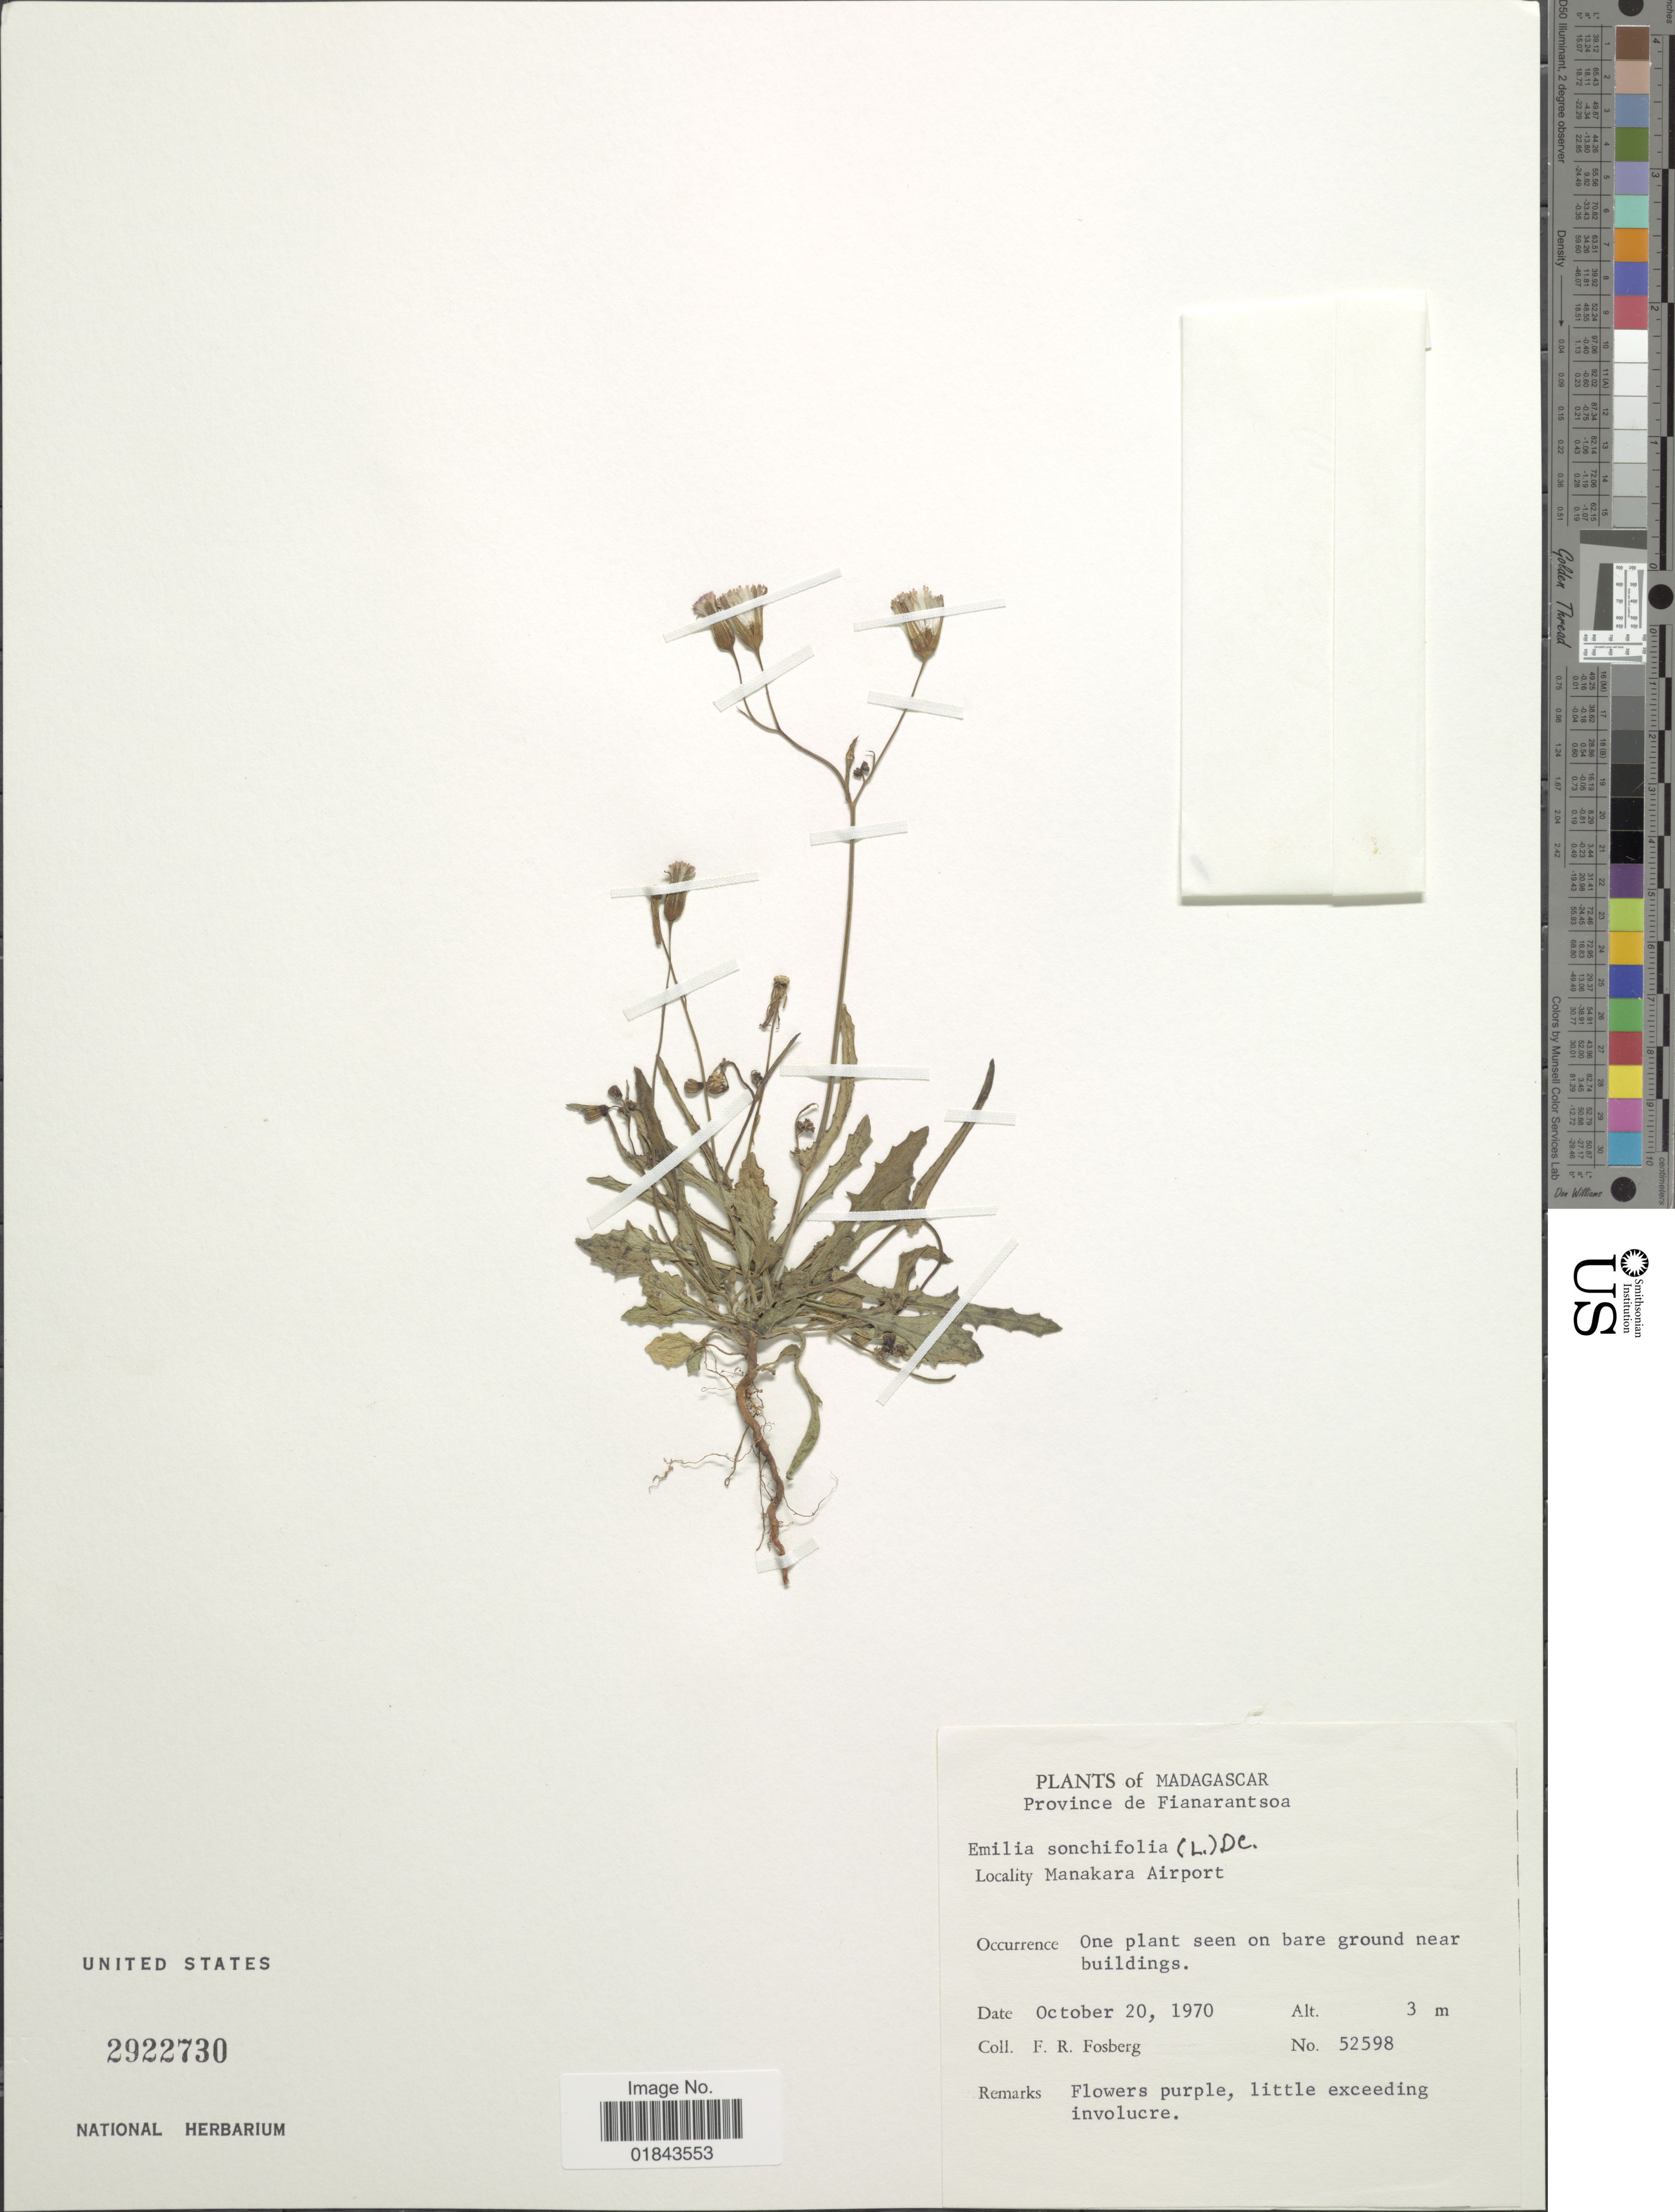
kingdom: Plantae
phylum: Tracheophyta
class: Magnoliopsida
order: Asterales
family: Asteraceae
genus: Emilia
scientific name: Emilia sonchifolia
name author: (L.) DC.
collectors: F. R. Fosberg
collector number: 52598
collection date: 1970-10-20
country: Madagascar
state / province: Vakinankaratra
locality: Province of Fianarantsoa, Manakara Airport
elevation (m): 3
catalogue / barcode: US 2922730